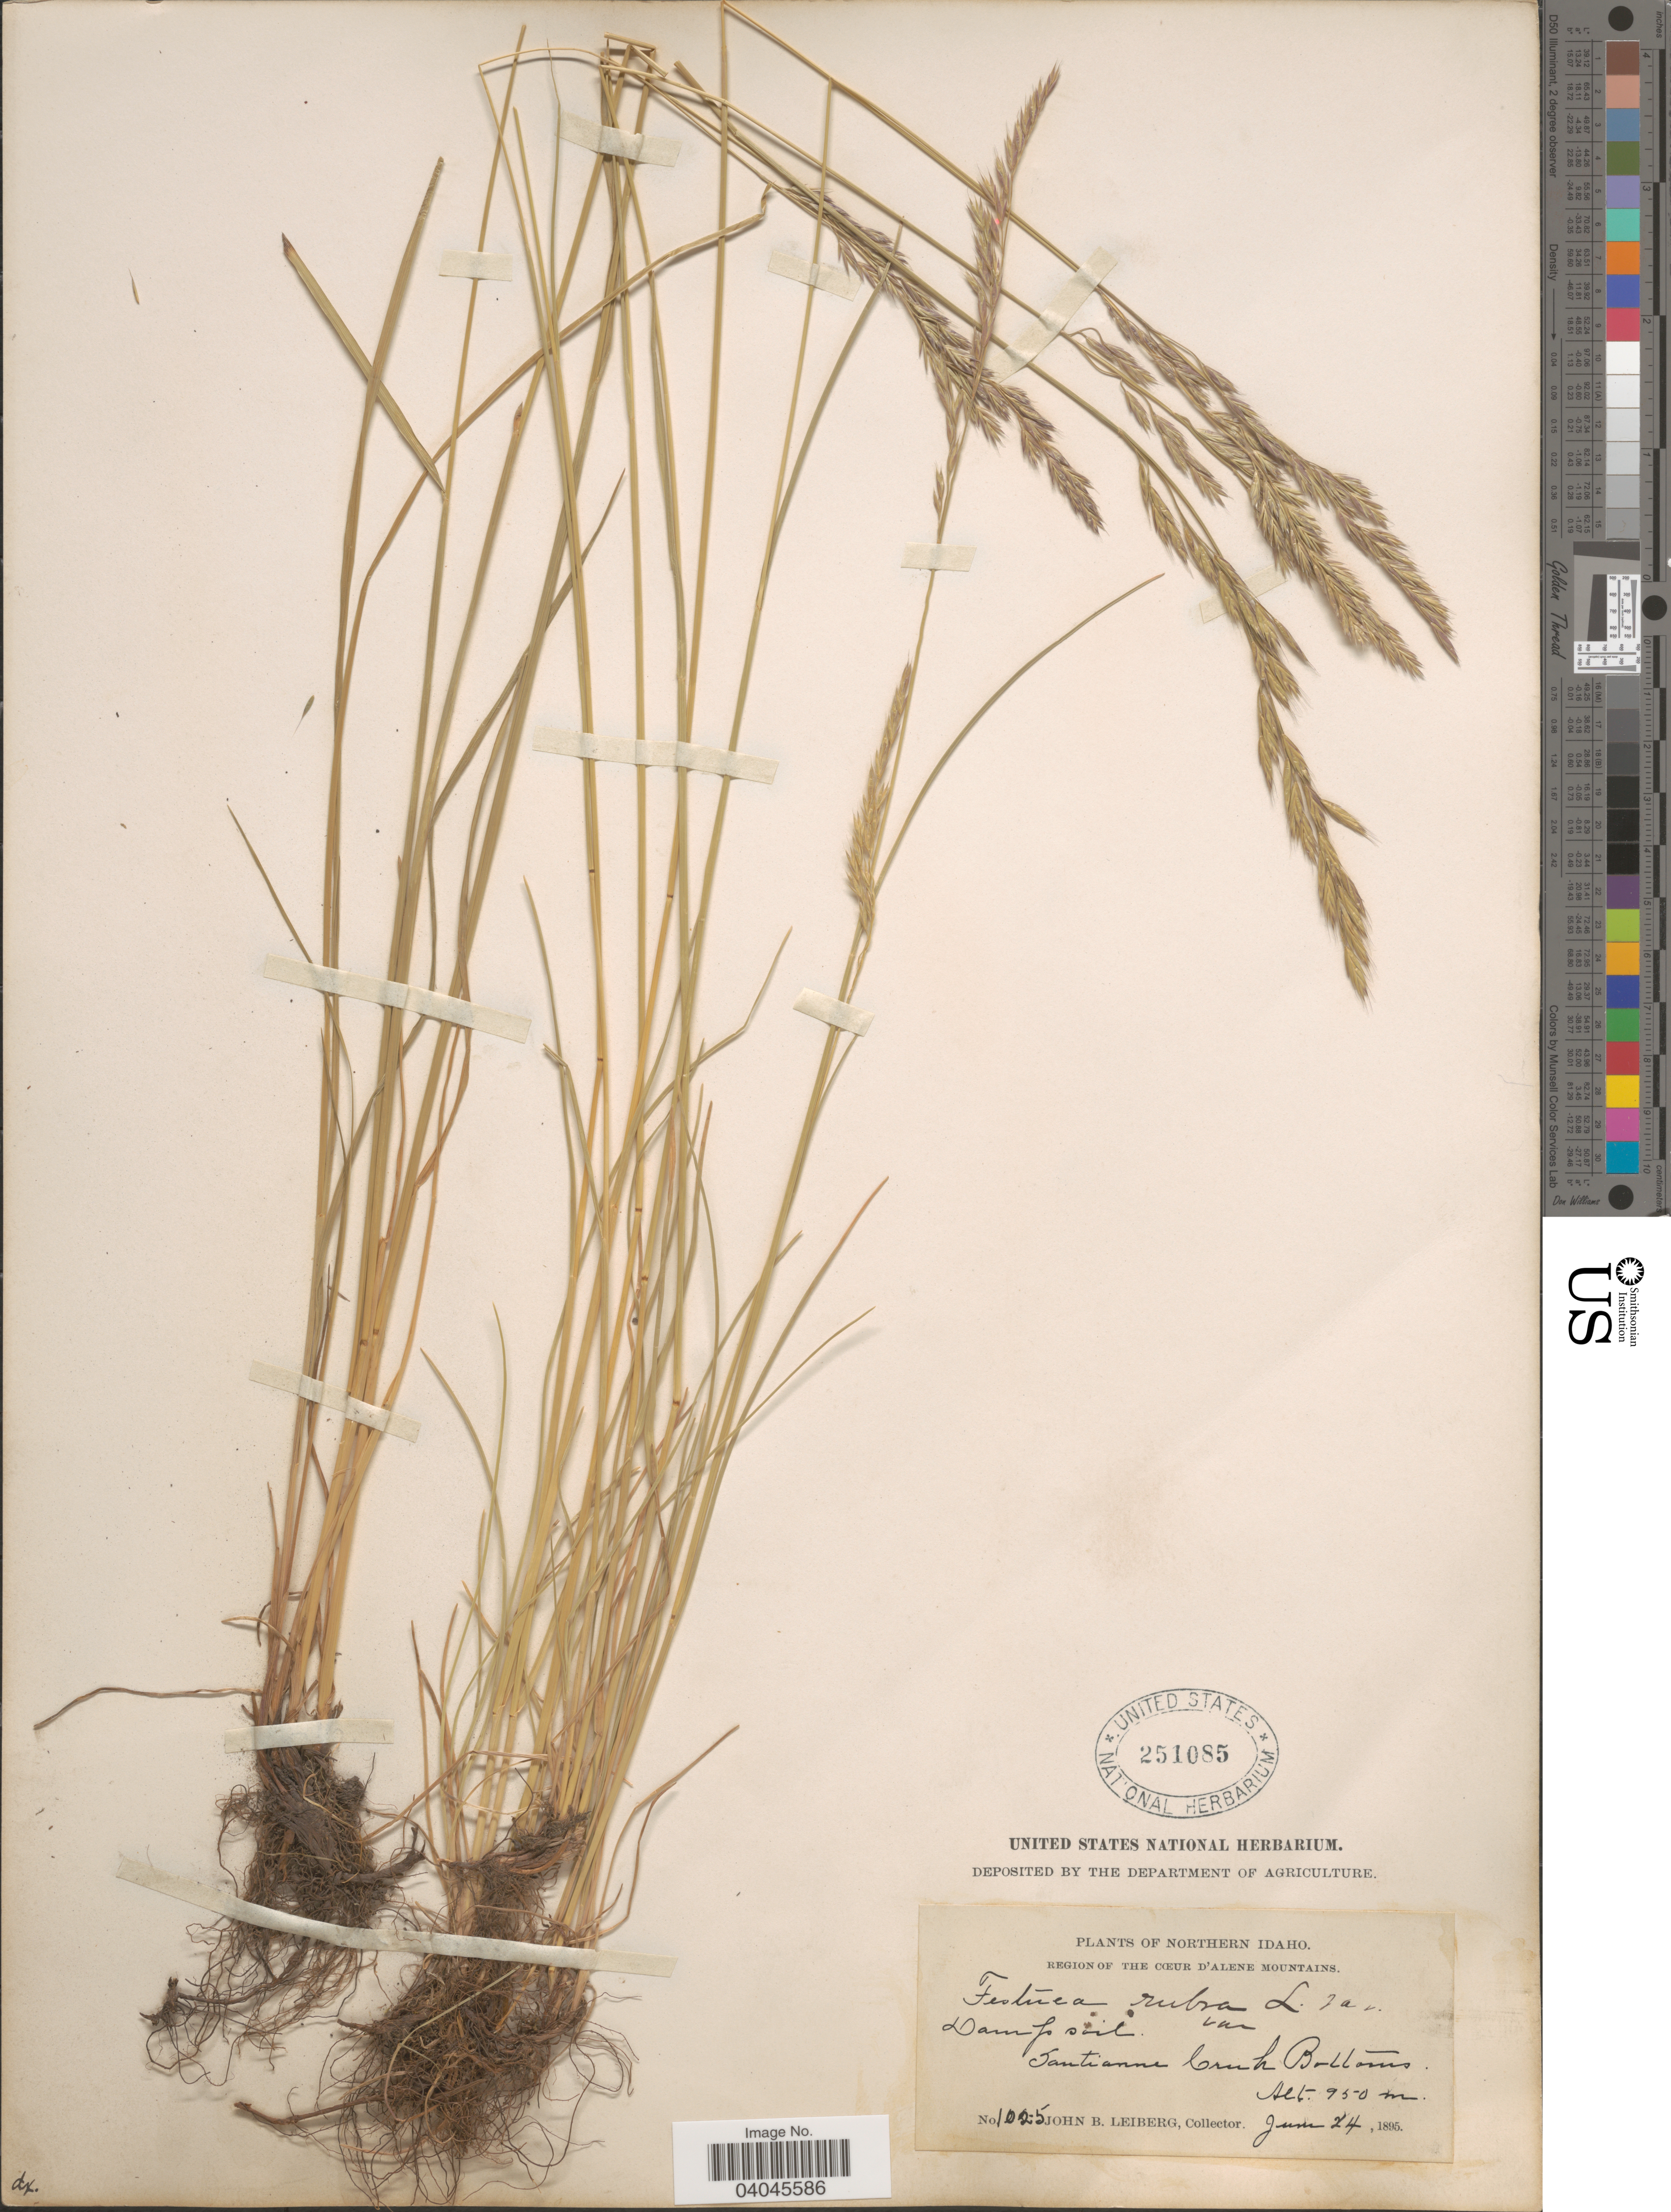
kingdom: Plantae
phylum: Tracheophyta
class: Liliopsida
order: Poales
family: Poaceae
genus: Festuca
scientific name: Festuca rubra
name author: L.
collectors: J. B. Leiberg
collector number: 1025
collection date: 1895-06-24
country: United States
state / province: Idaho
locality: Northern Idaho. Region of the Cœur d'Alene Mountains. Santianne Creek Bottoms.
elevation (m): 950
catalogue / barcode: US 251085